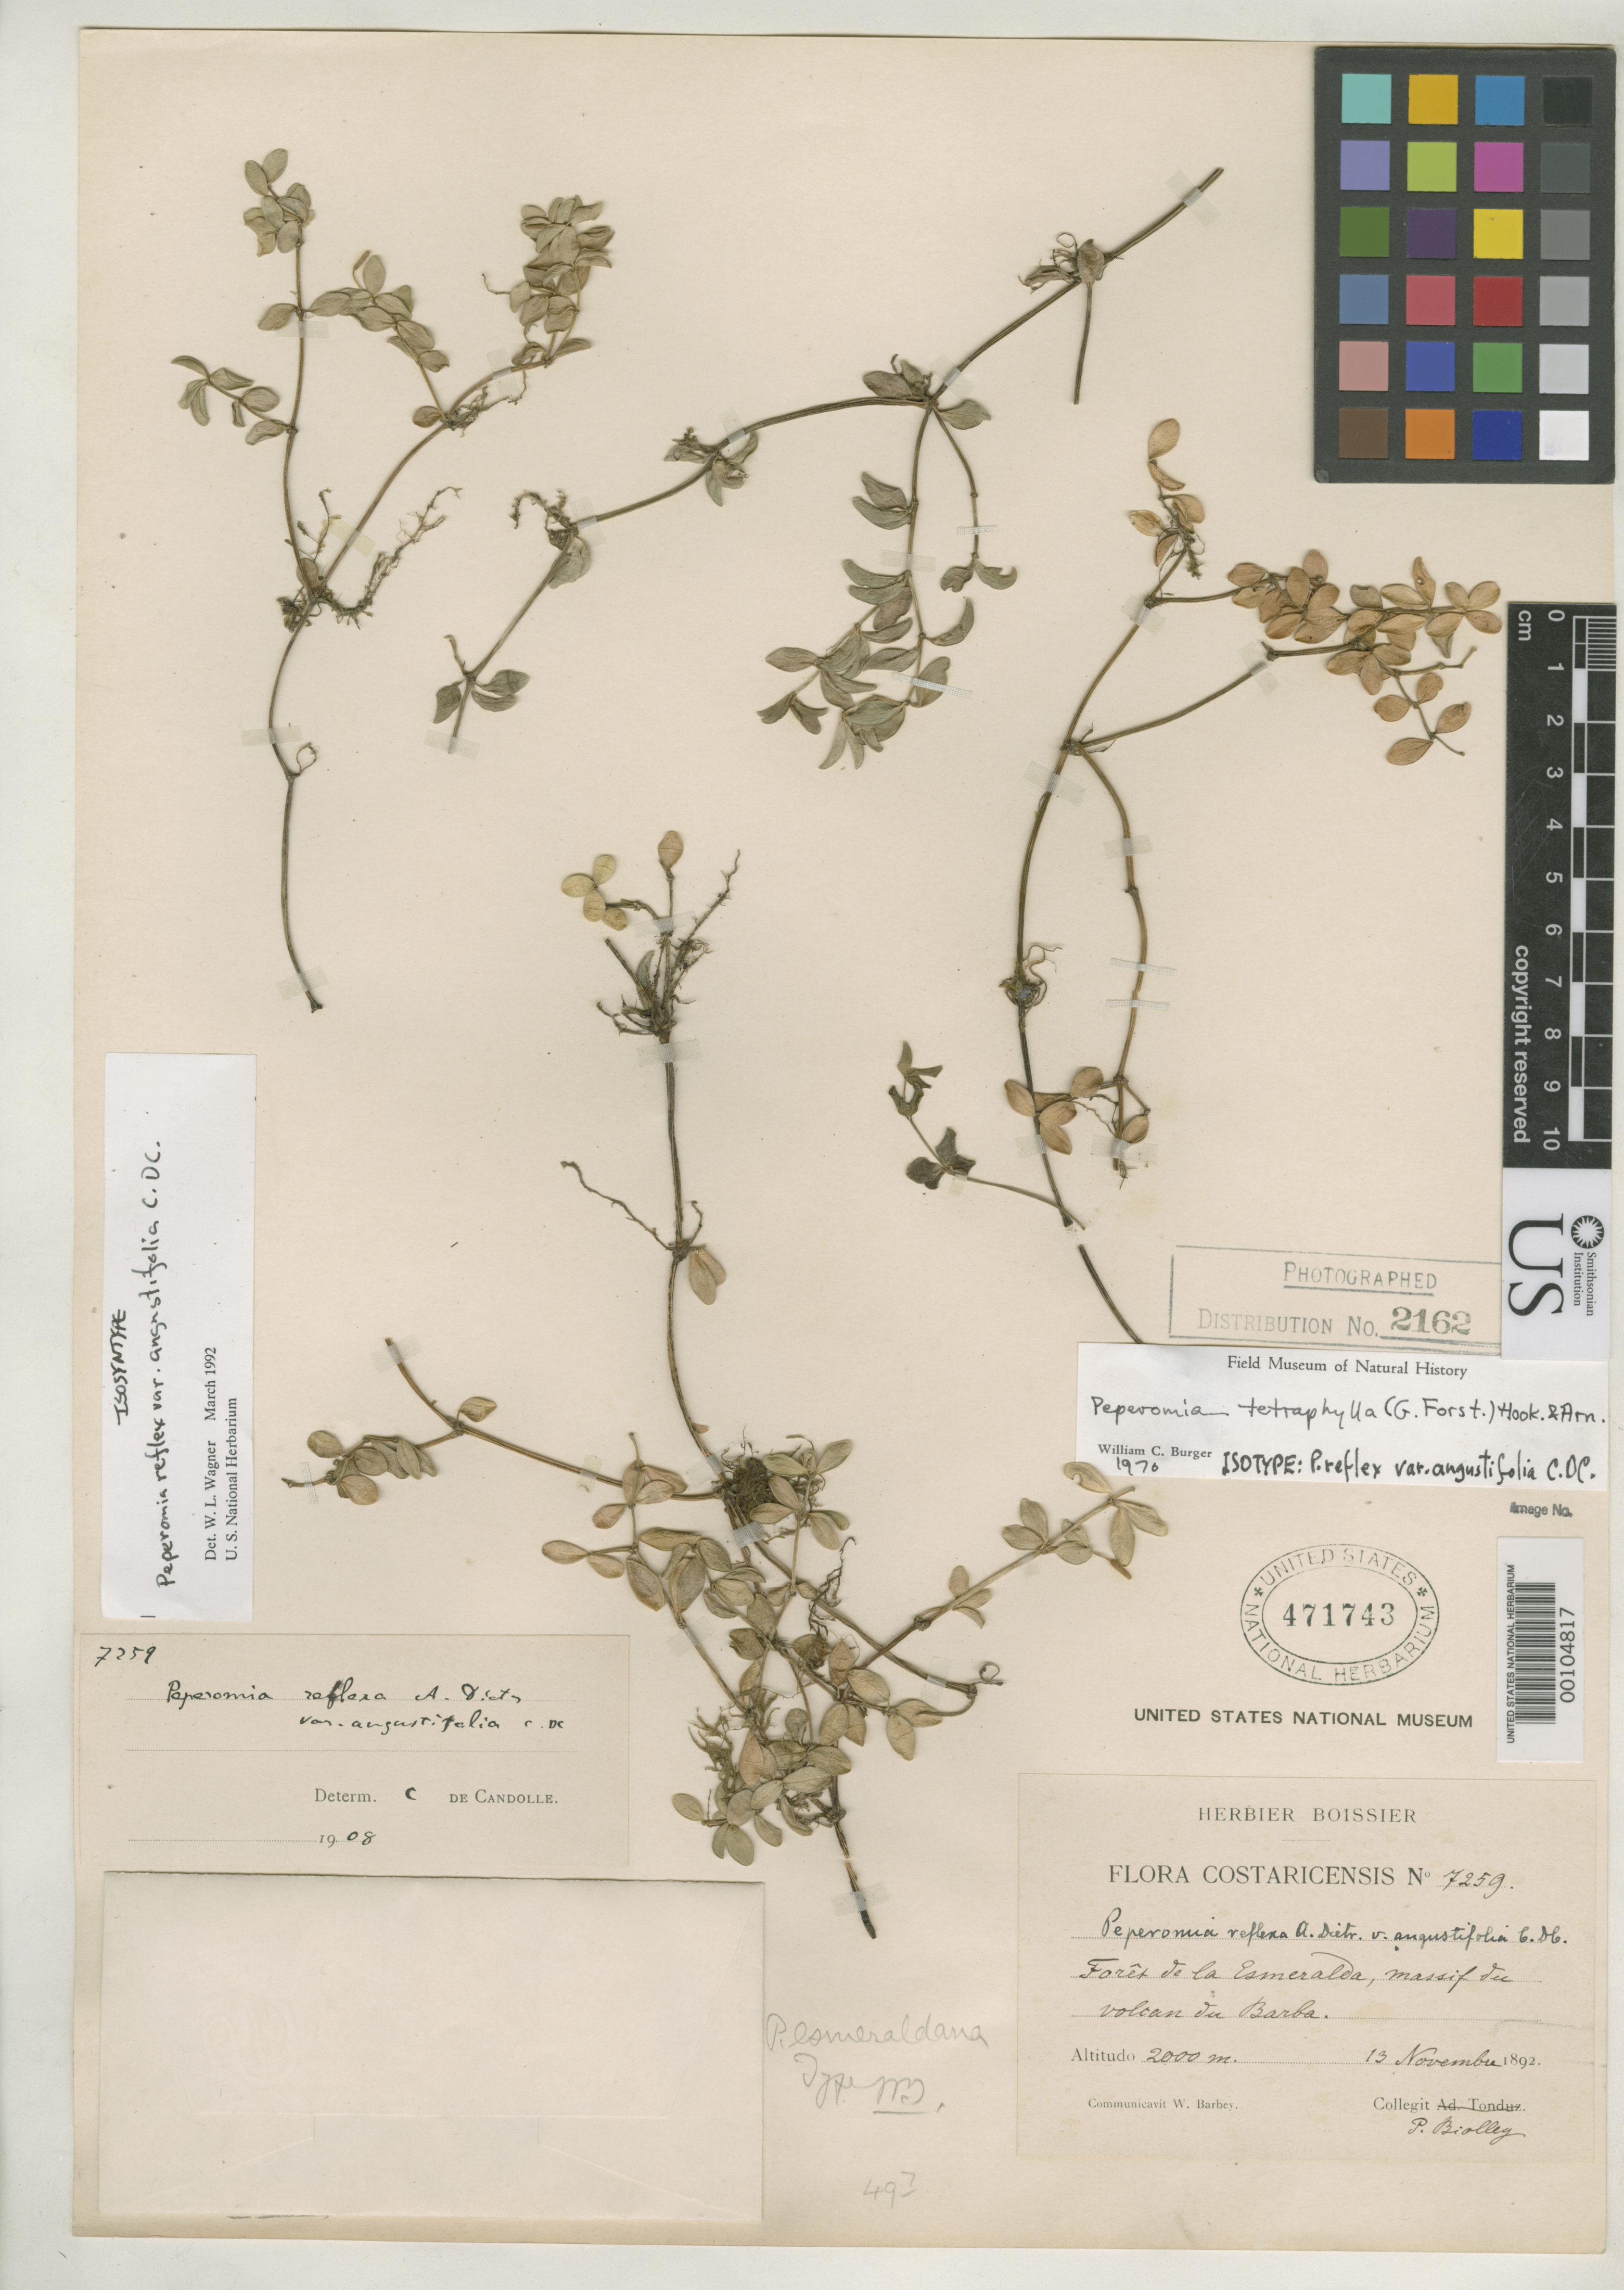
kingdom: Plantae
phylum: Tracheophyta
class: Magnoliopsida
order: Piperales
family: Piperaceae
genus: Peperomia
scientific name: Peperomia reflexa var. angustifolia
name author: C. DC. in Pittier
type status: Isosyntype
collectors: H. F. Pittier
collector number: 7259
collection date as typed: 13 Nov 1892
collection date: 1892-11-13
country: Costa Rica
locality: Foret de La Esmeralda, Massif du Volcan du Barba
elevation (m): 2000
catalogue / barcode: US 471743